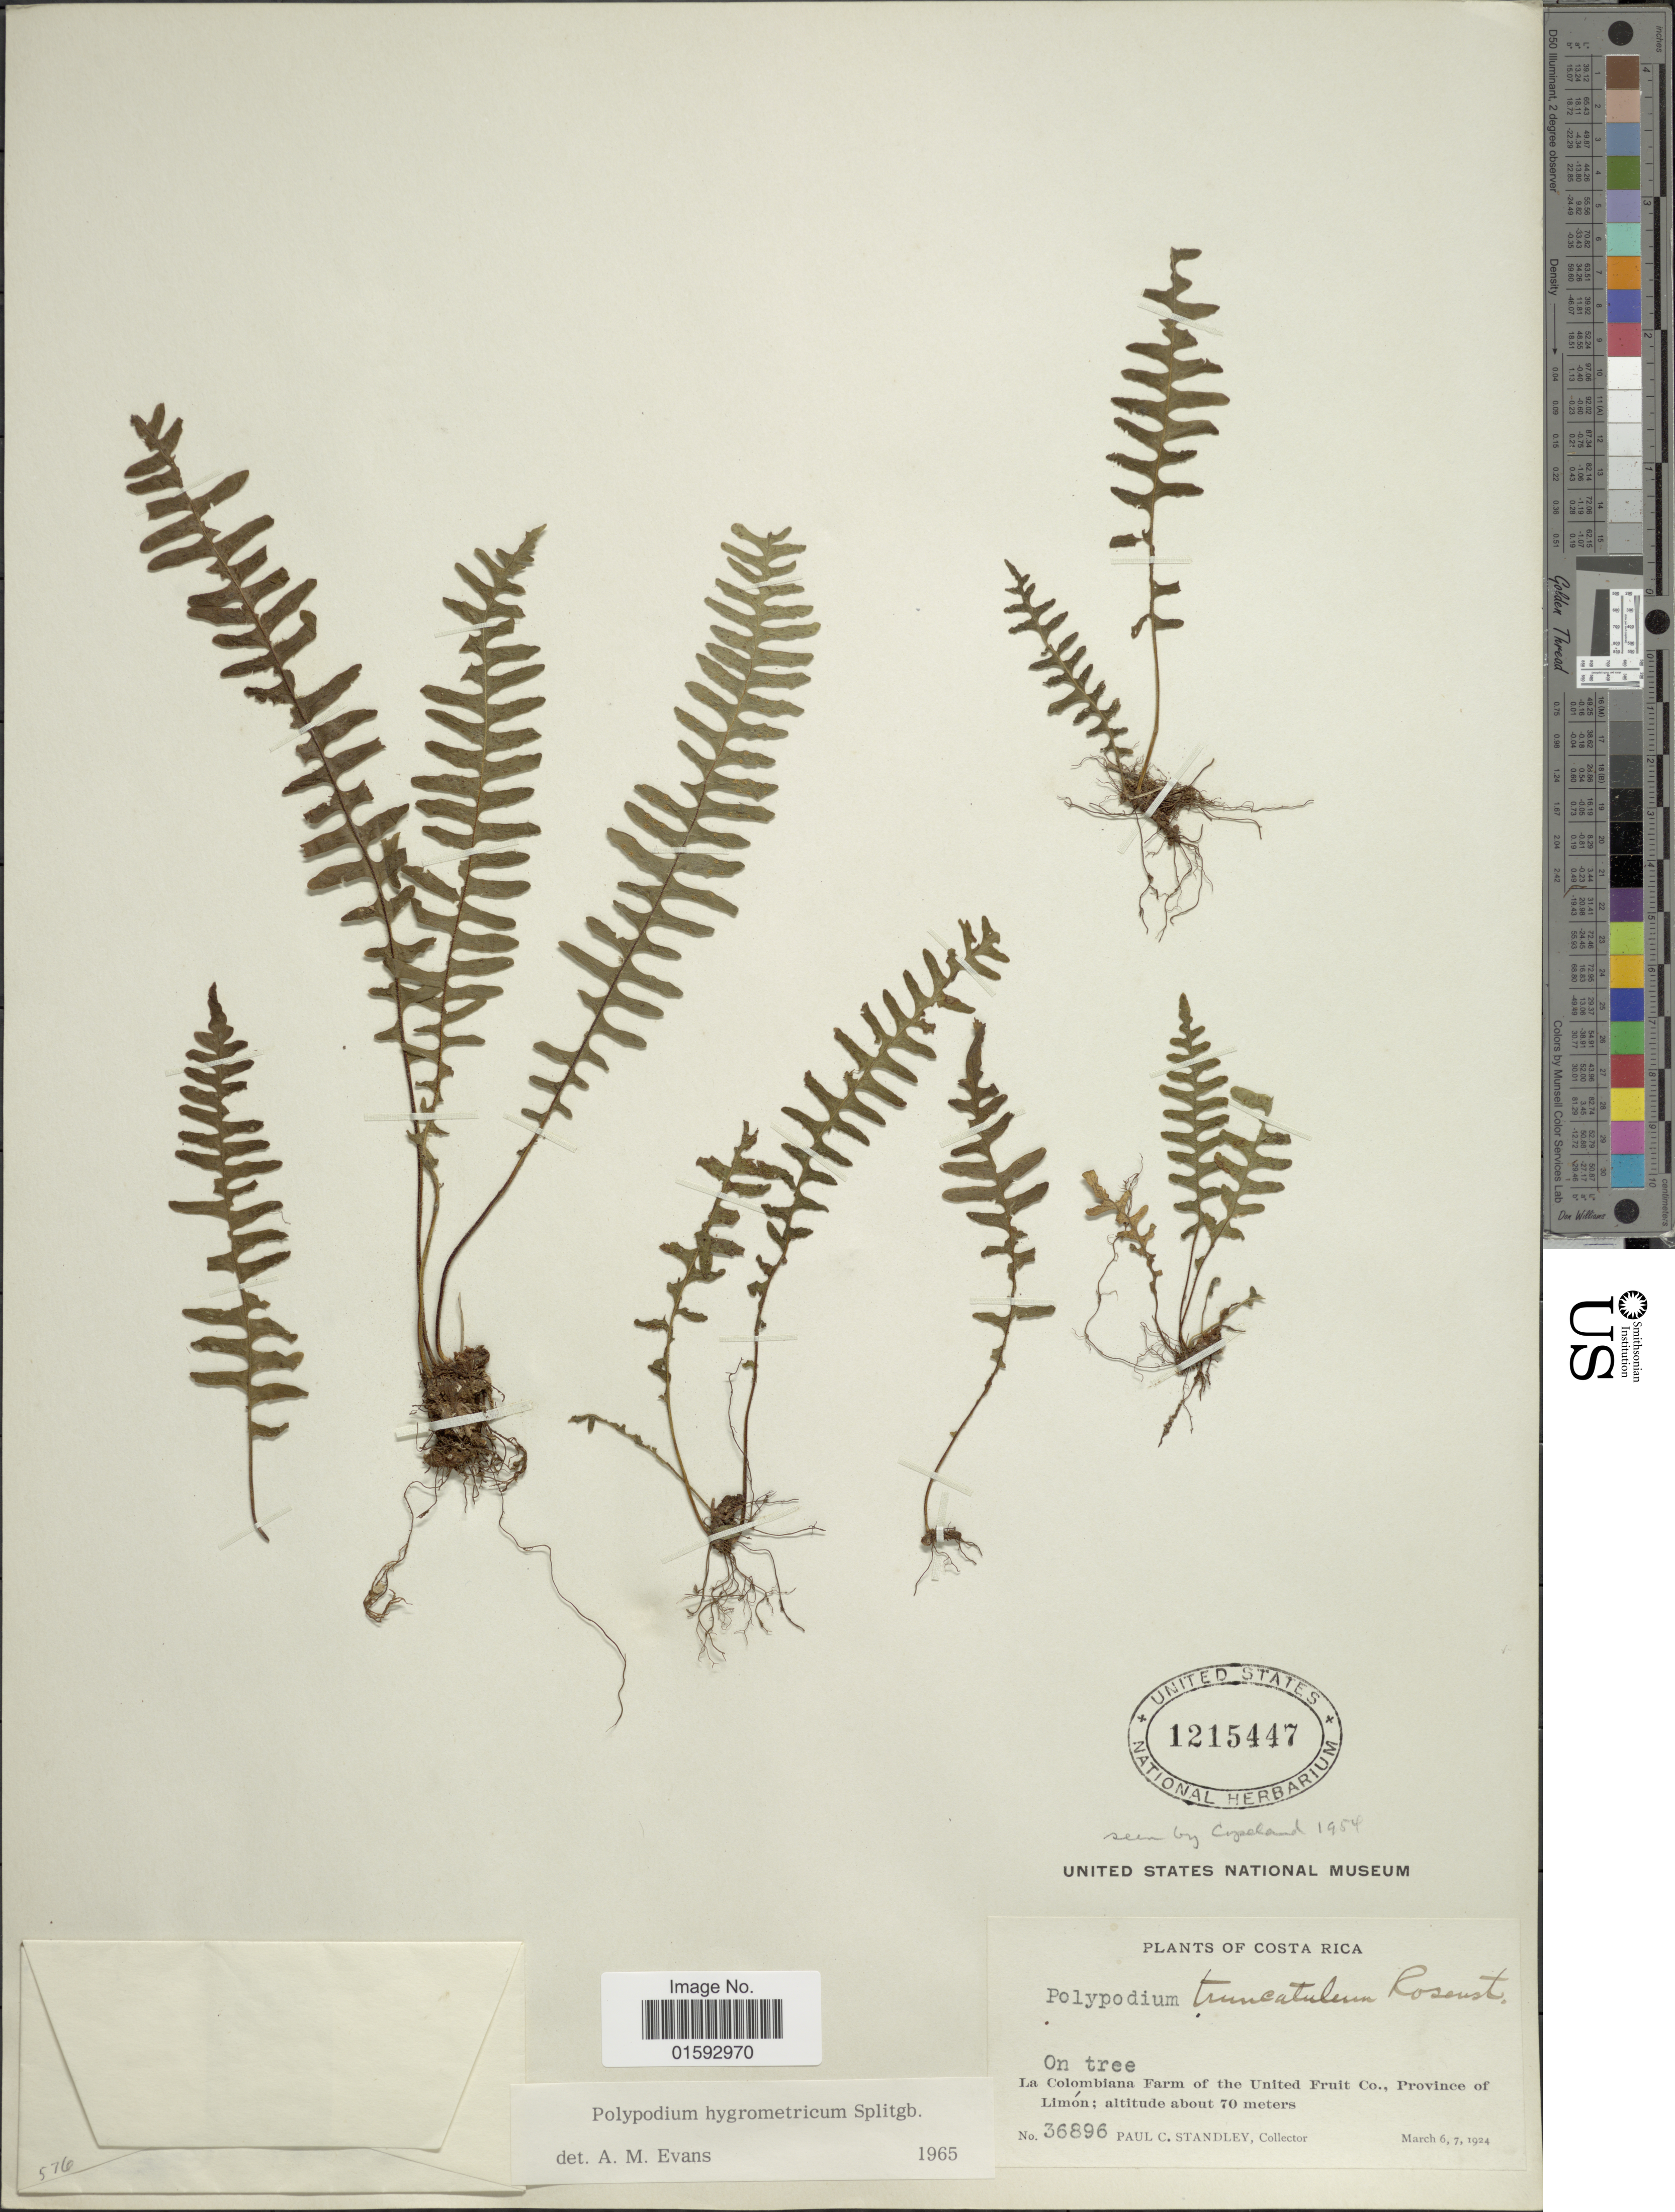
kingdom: Plantae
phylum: Tracheophyta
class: Polypodiopsida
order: Polypodiales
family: Polypodiaceae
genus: Pecluma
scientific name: Pecluma hygrometrica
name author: (Splitg.) M.G. Price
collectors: P. C. Standley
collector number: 36896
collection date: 1924-03-06/1924-03-07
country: Costa Rica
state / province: Limón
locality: La Colobiana Farm of the United Fruit Co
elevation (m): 70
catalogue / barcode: US 1215447